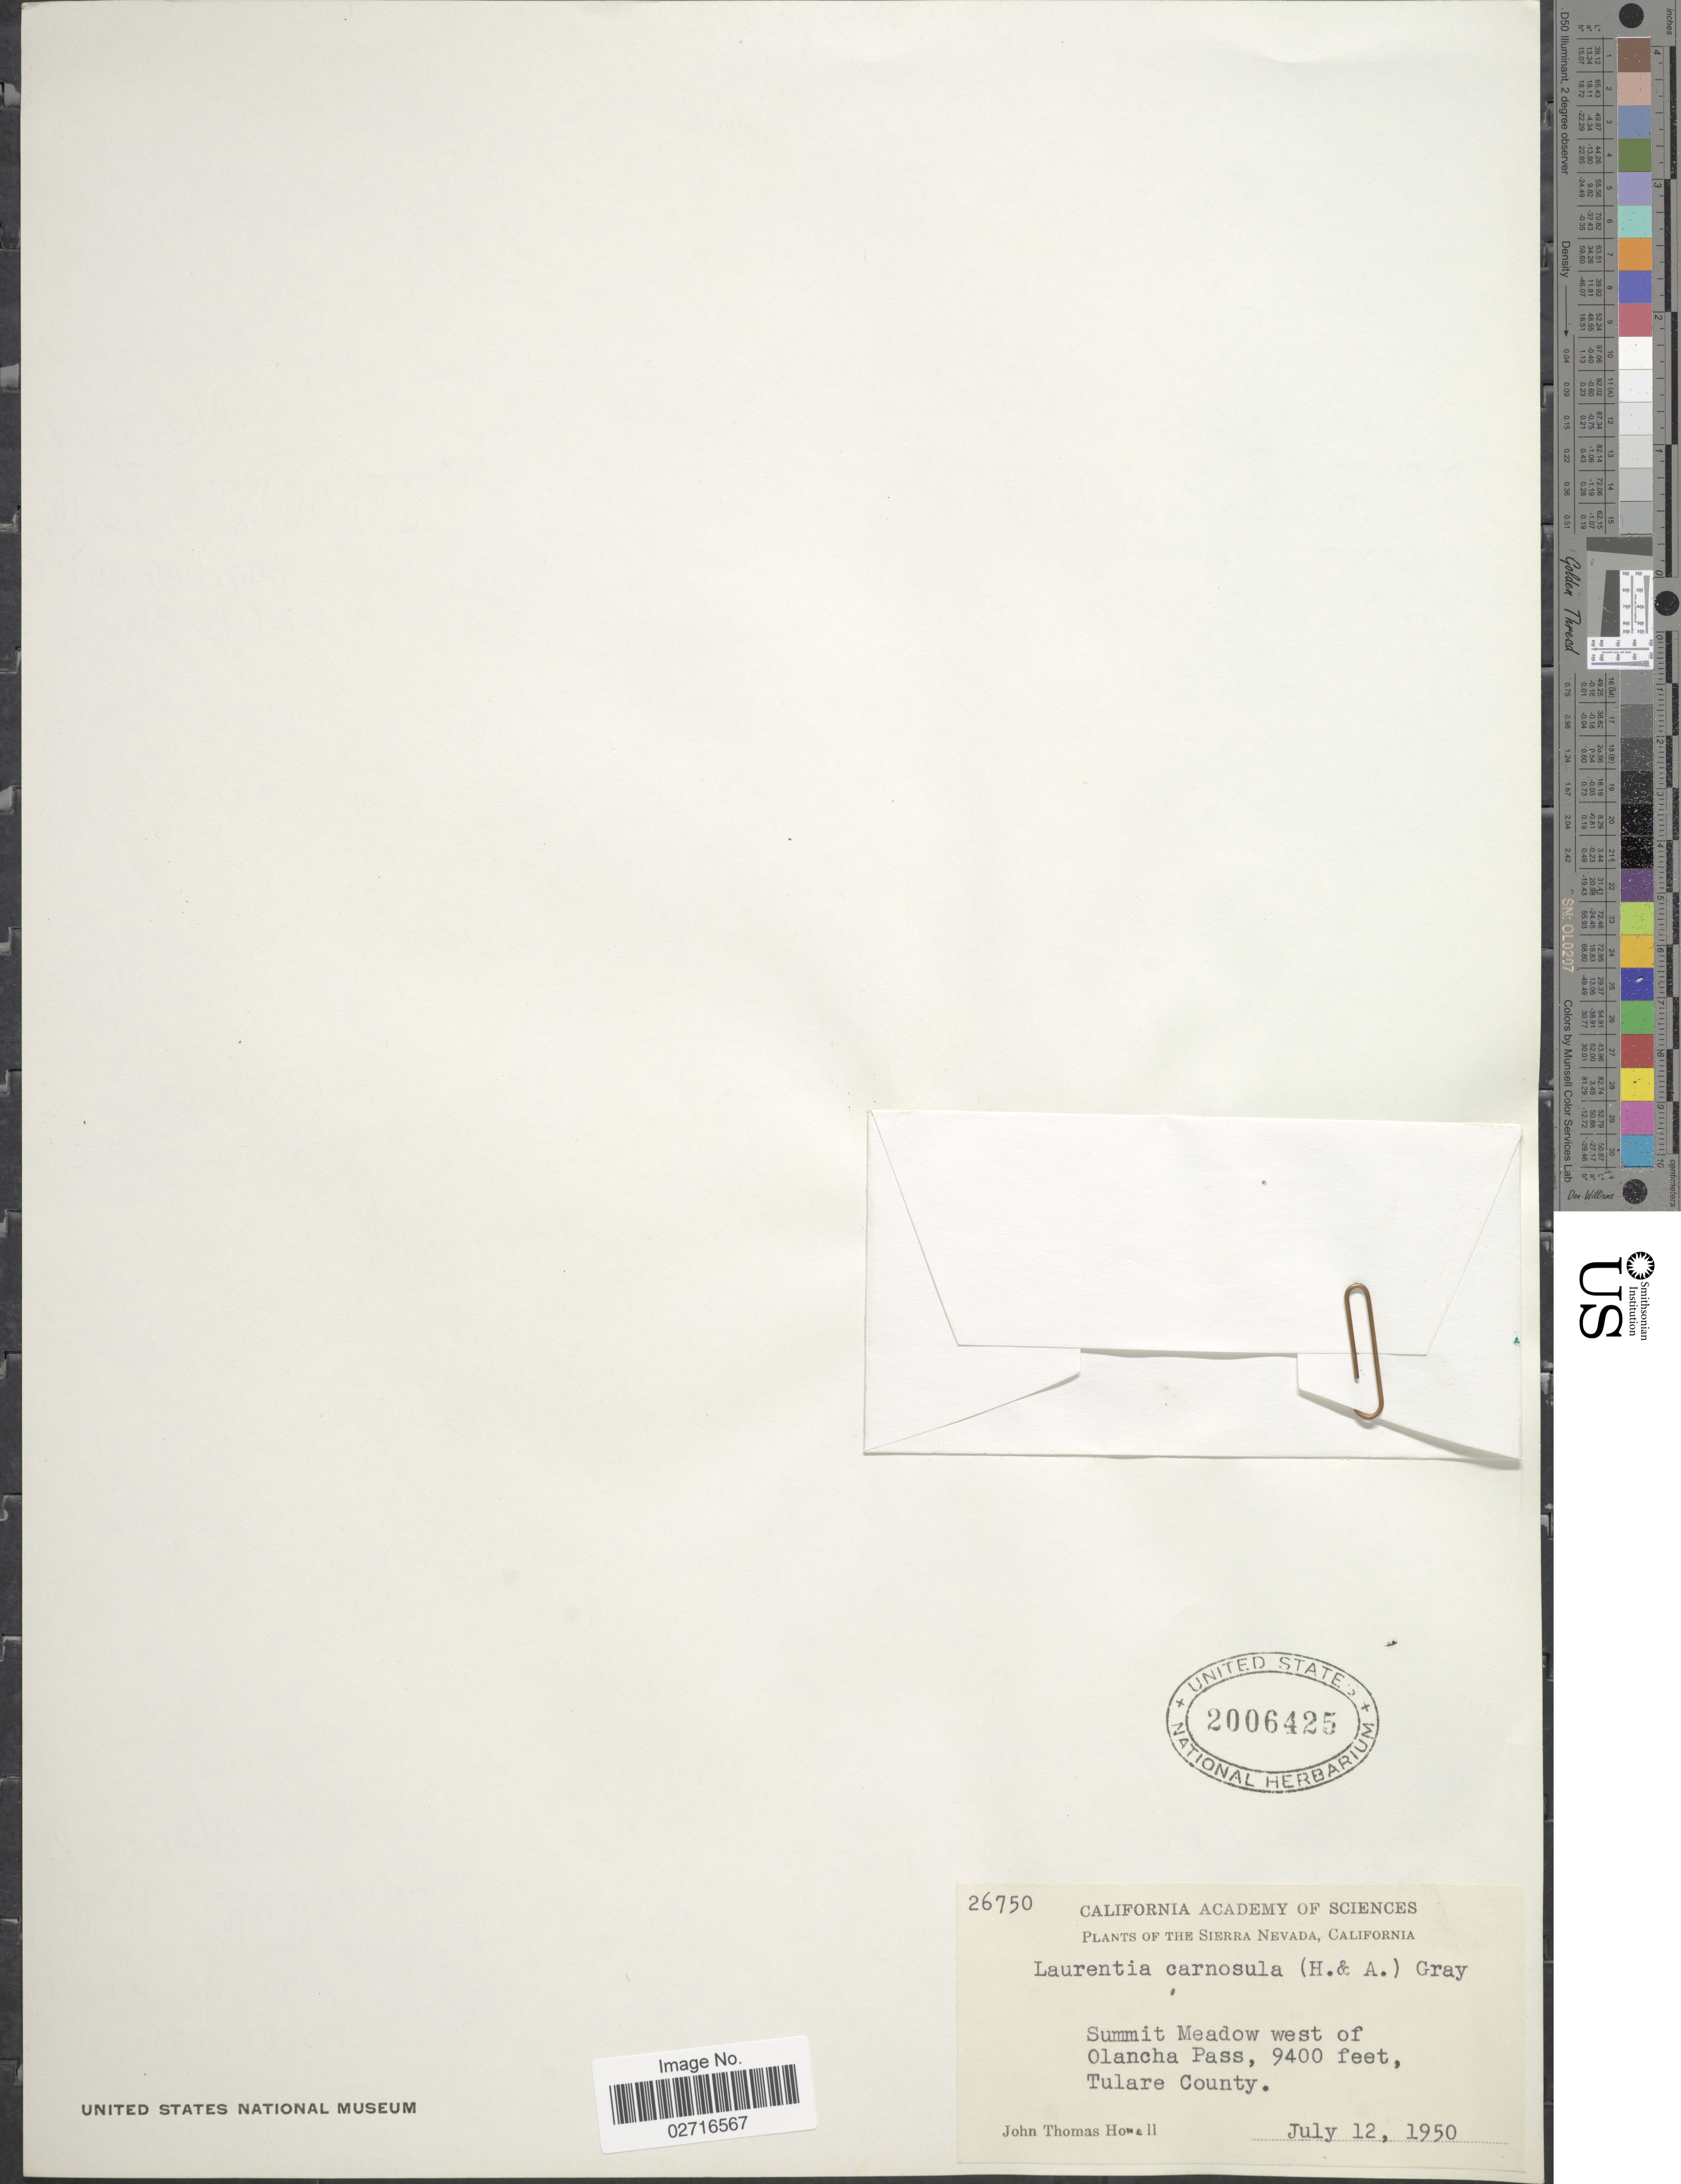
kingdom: Plantae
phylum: Tracheophyta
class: Magnoliopsida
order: Asterales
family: Campanulaceae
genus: Laurentia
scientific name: Laurentia carnosula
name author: (Hook. & Arn.) Benth. ex A. Gray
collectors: J. T. Howell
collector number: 26750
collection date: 1950-07-12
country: United States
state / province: California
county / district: Tulare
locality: The Sierra Nevada, Summit Meadow west of Olancha Pass, Tulare County.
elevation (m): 2865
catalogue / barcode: US 2006425